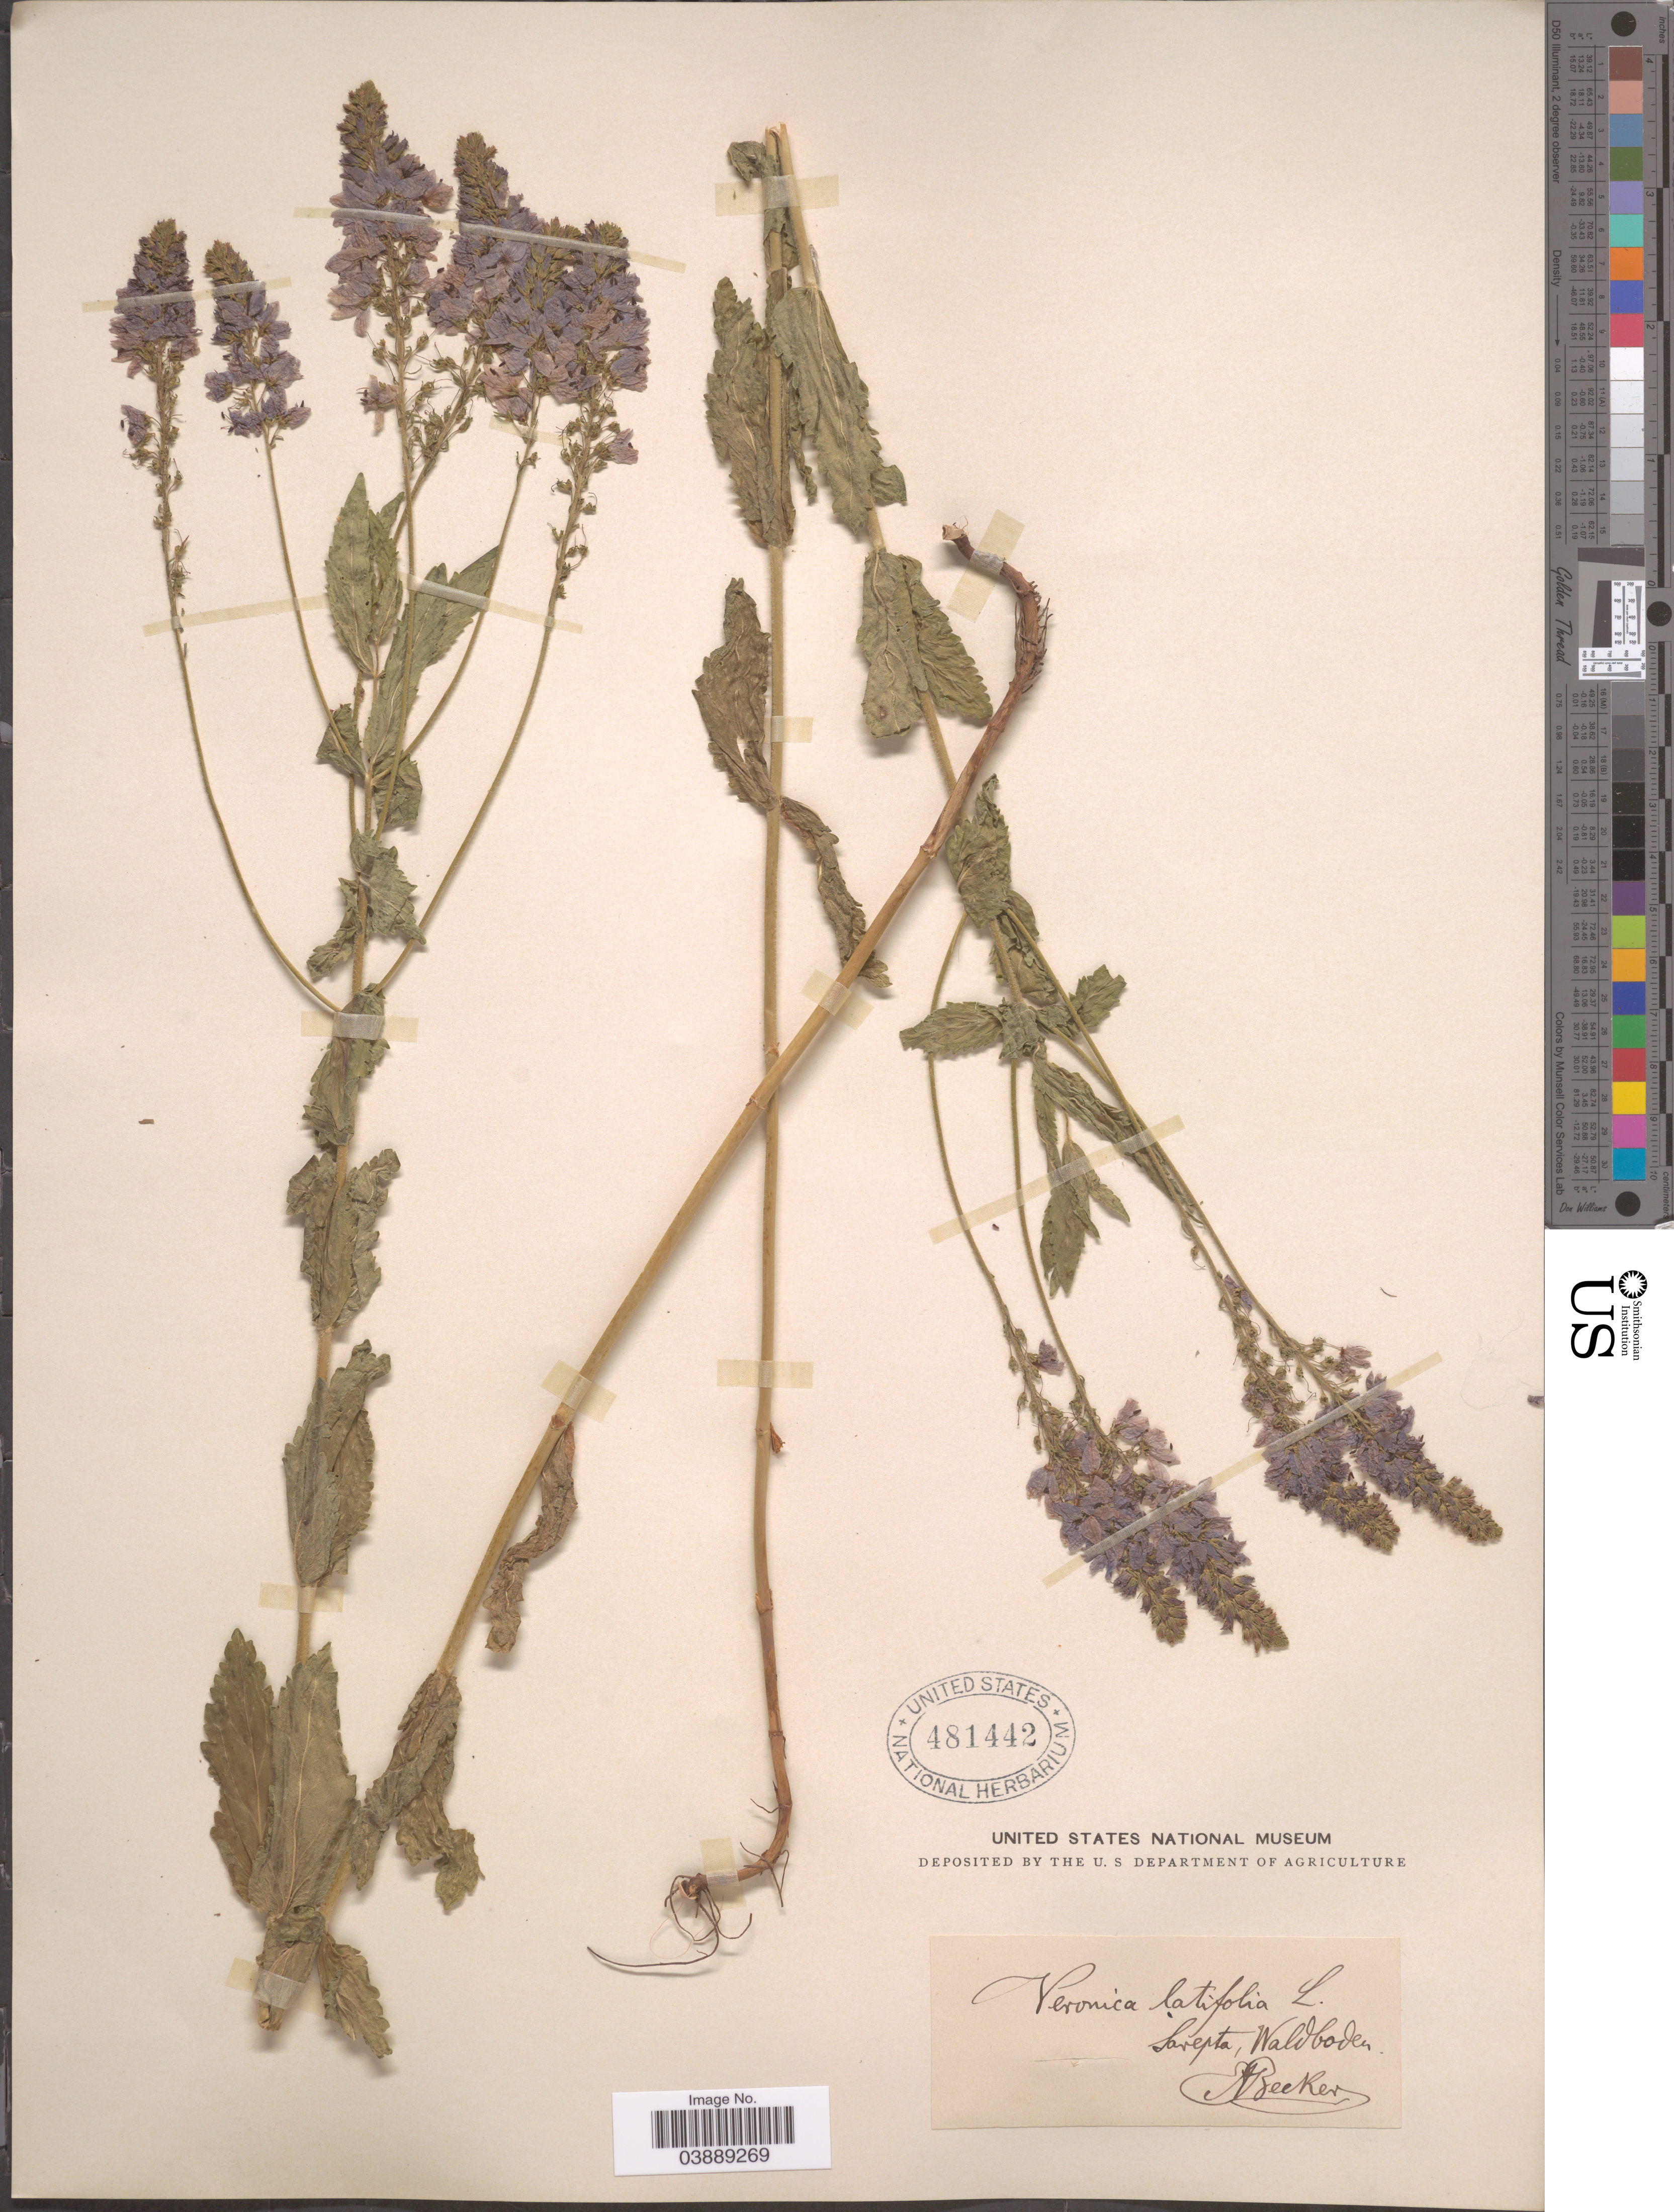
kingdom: Plantae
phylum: Tracheophyta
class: Magnoliopsida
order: Lamiales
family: Plantaginaceae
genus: Veronica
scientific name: Veronica latifolia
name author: L.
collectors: A. Becker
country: Russian Federation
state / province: Volgograd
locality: Sarepta, Waldboden.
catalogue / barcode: US 481442